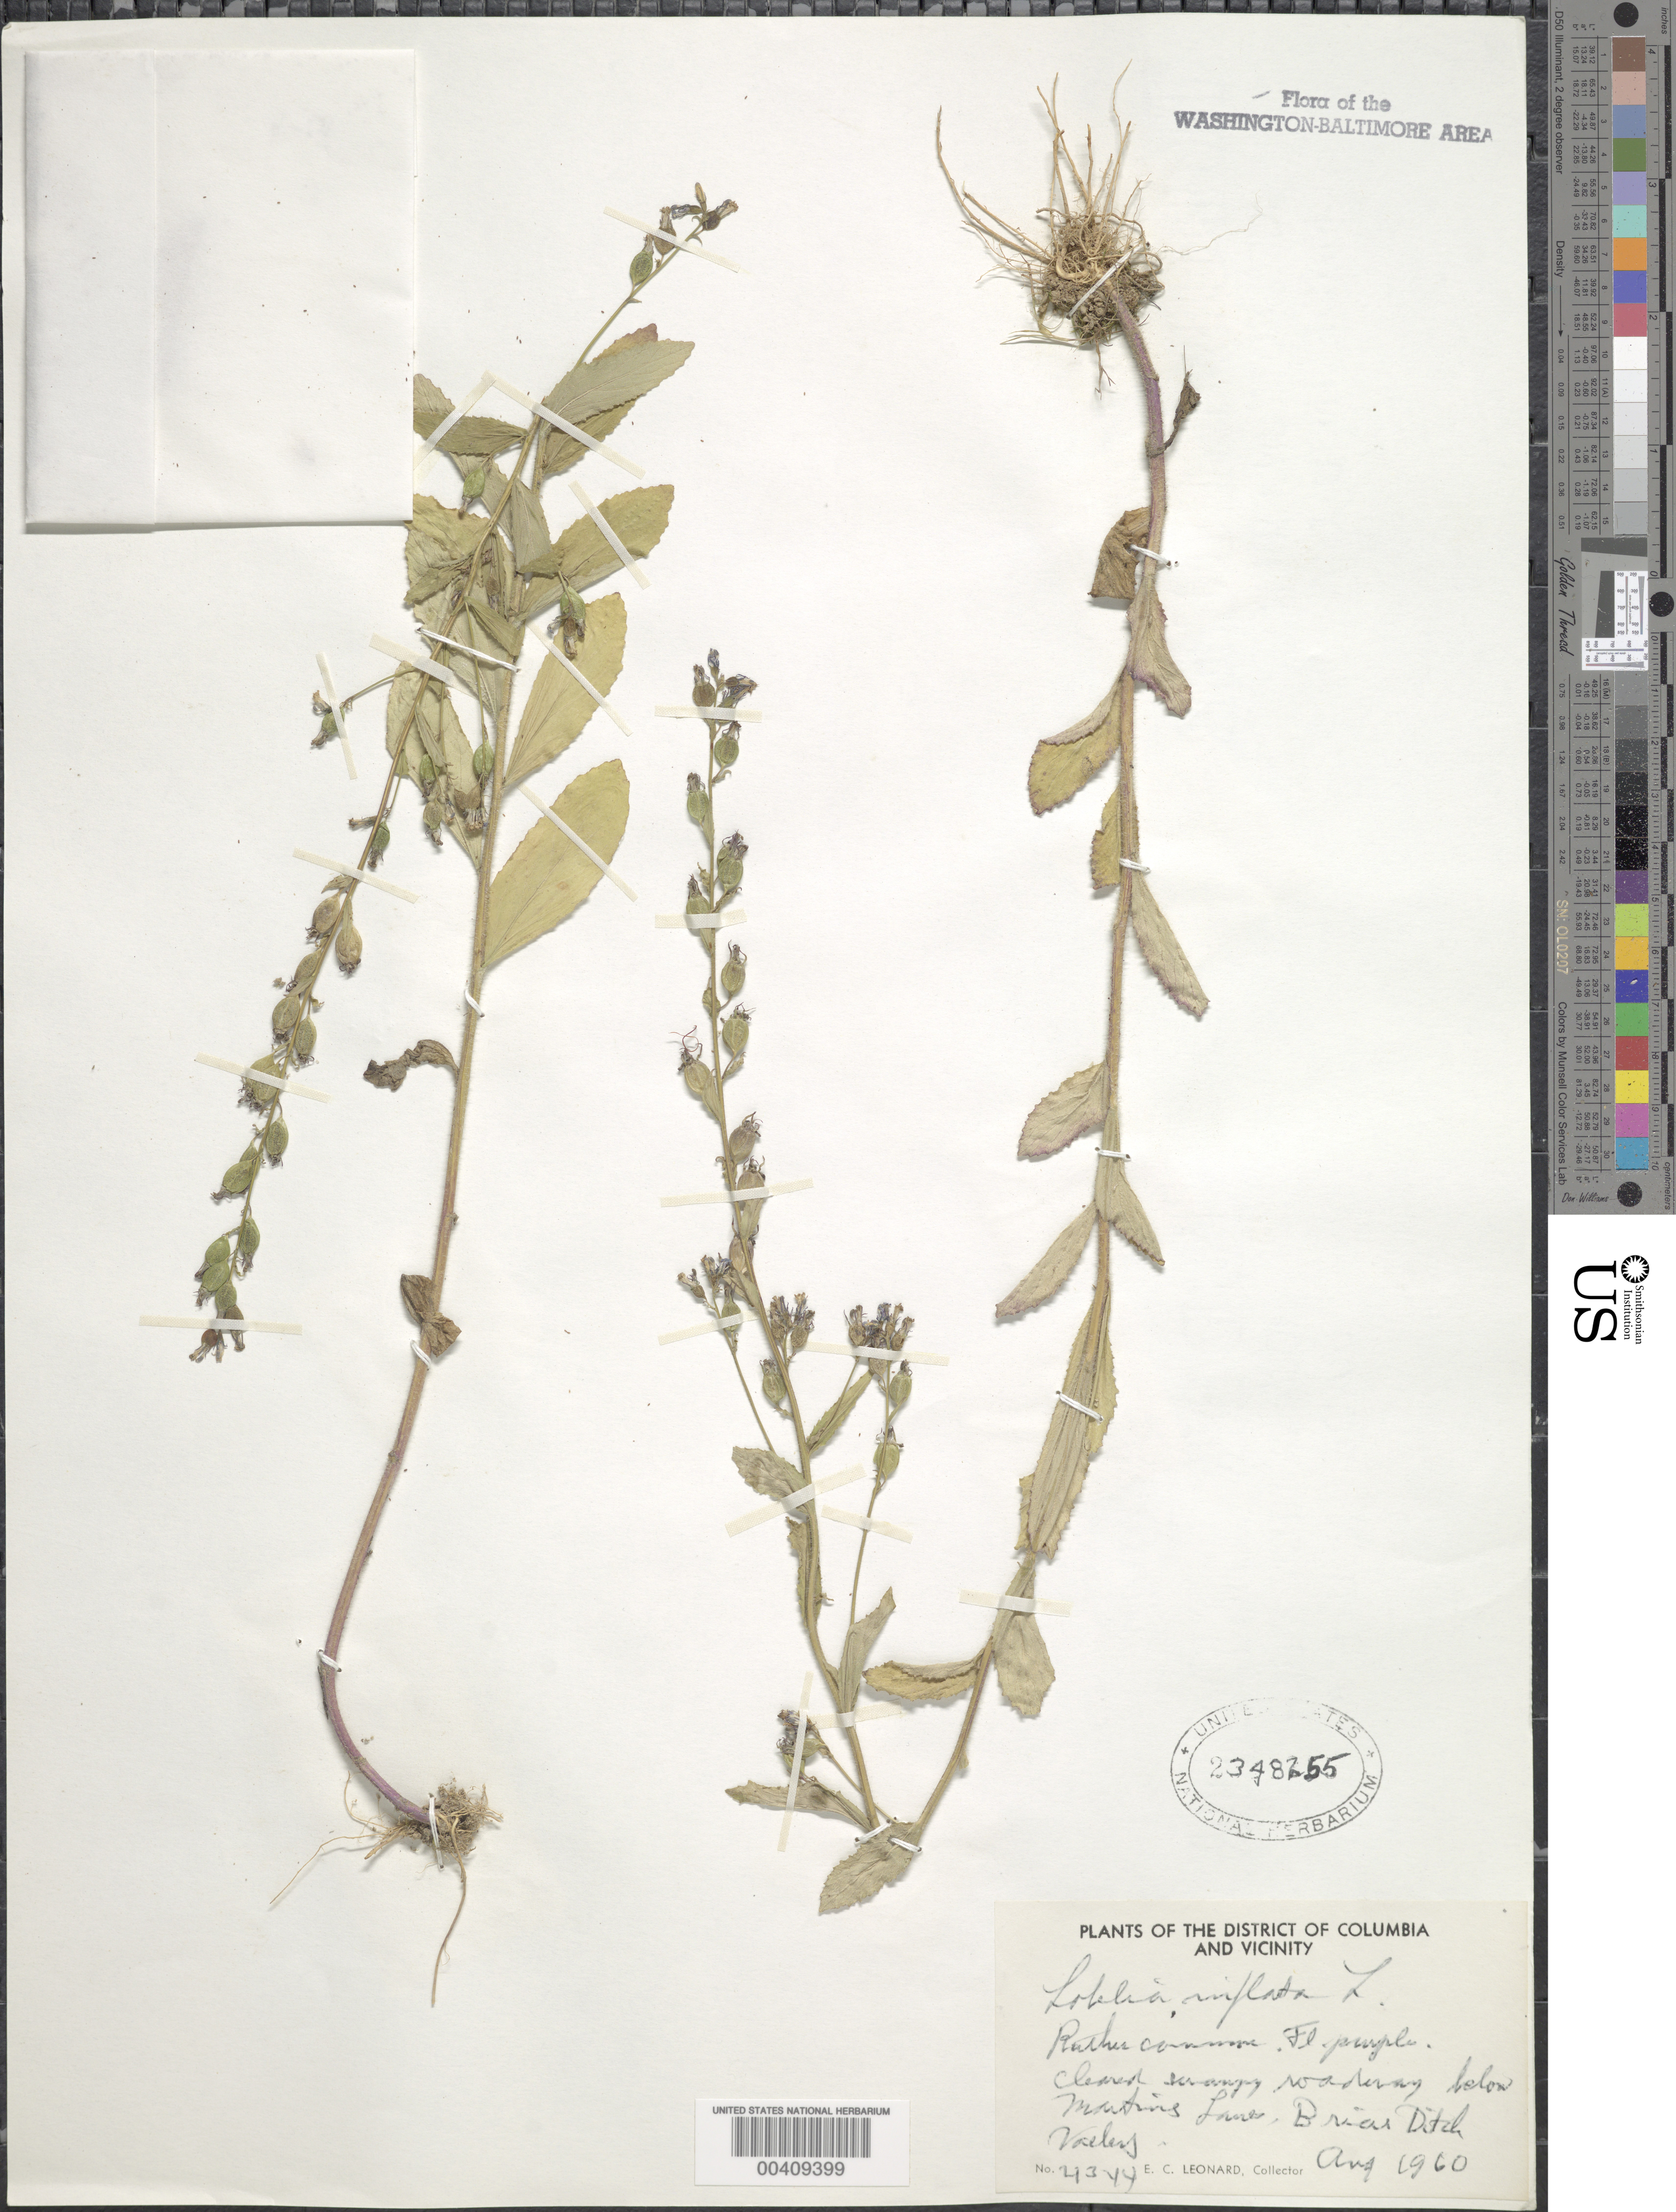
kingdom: Plantae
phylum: Tracheophyta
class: Magnoliopsida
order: Asterales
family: Campanulaceae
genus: Lobelia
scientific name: Lobelia inflata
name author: L.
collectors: E. C. Leonard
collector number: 4344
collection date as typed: Aug 1960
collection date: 1960-08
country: United States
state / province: District of Columbia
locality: Roadway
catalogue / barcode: US 2348255